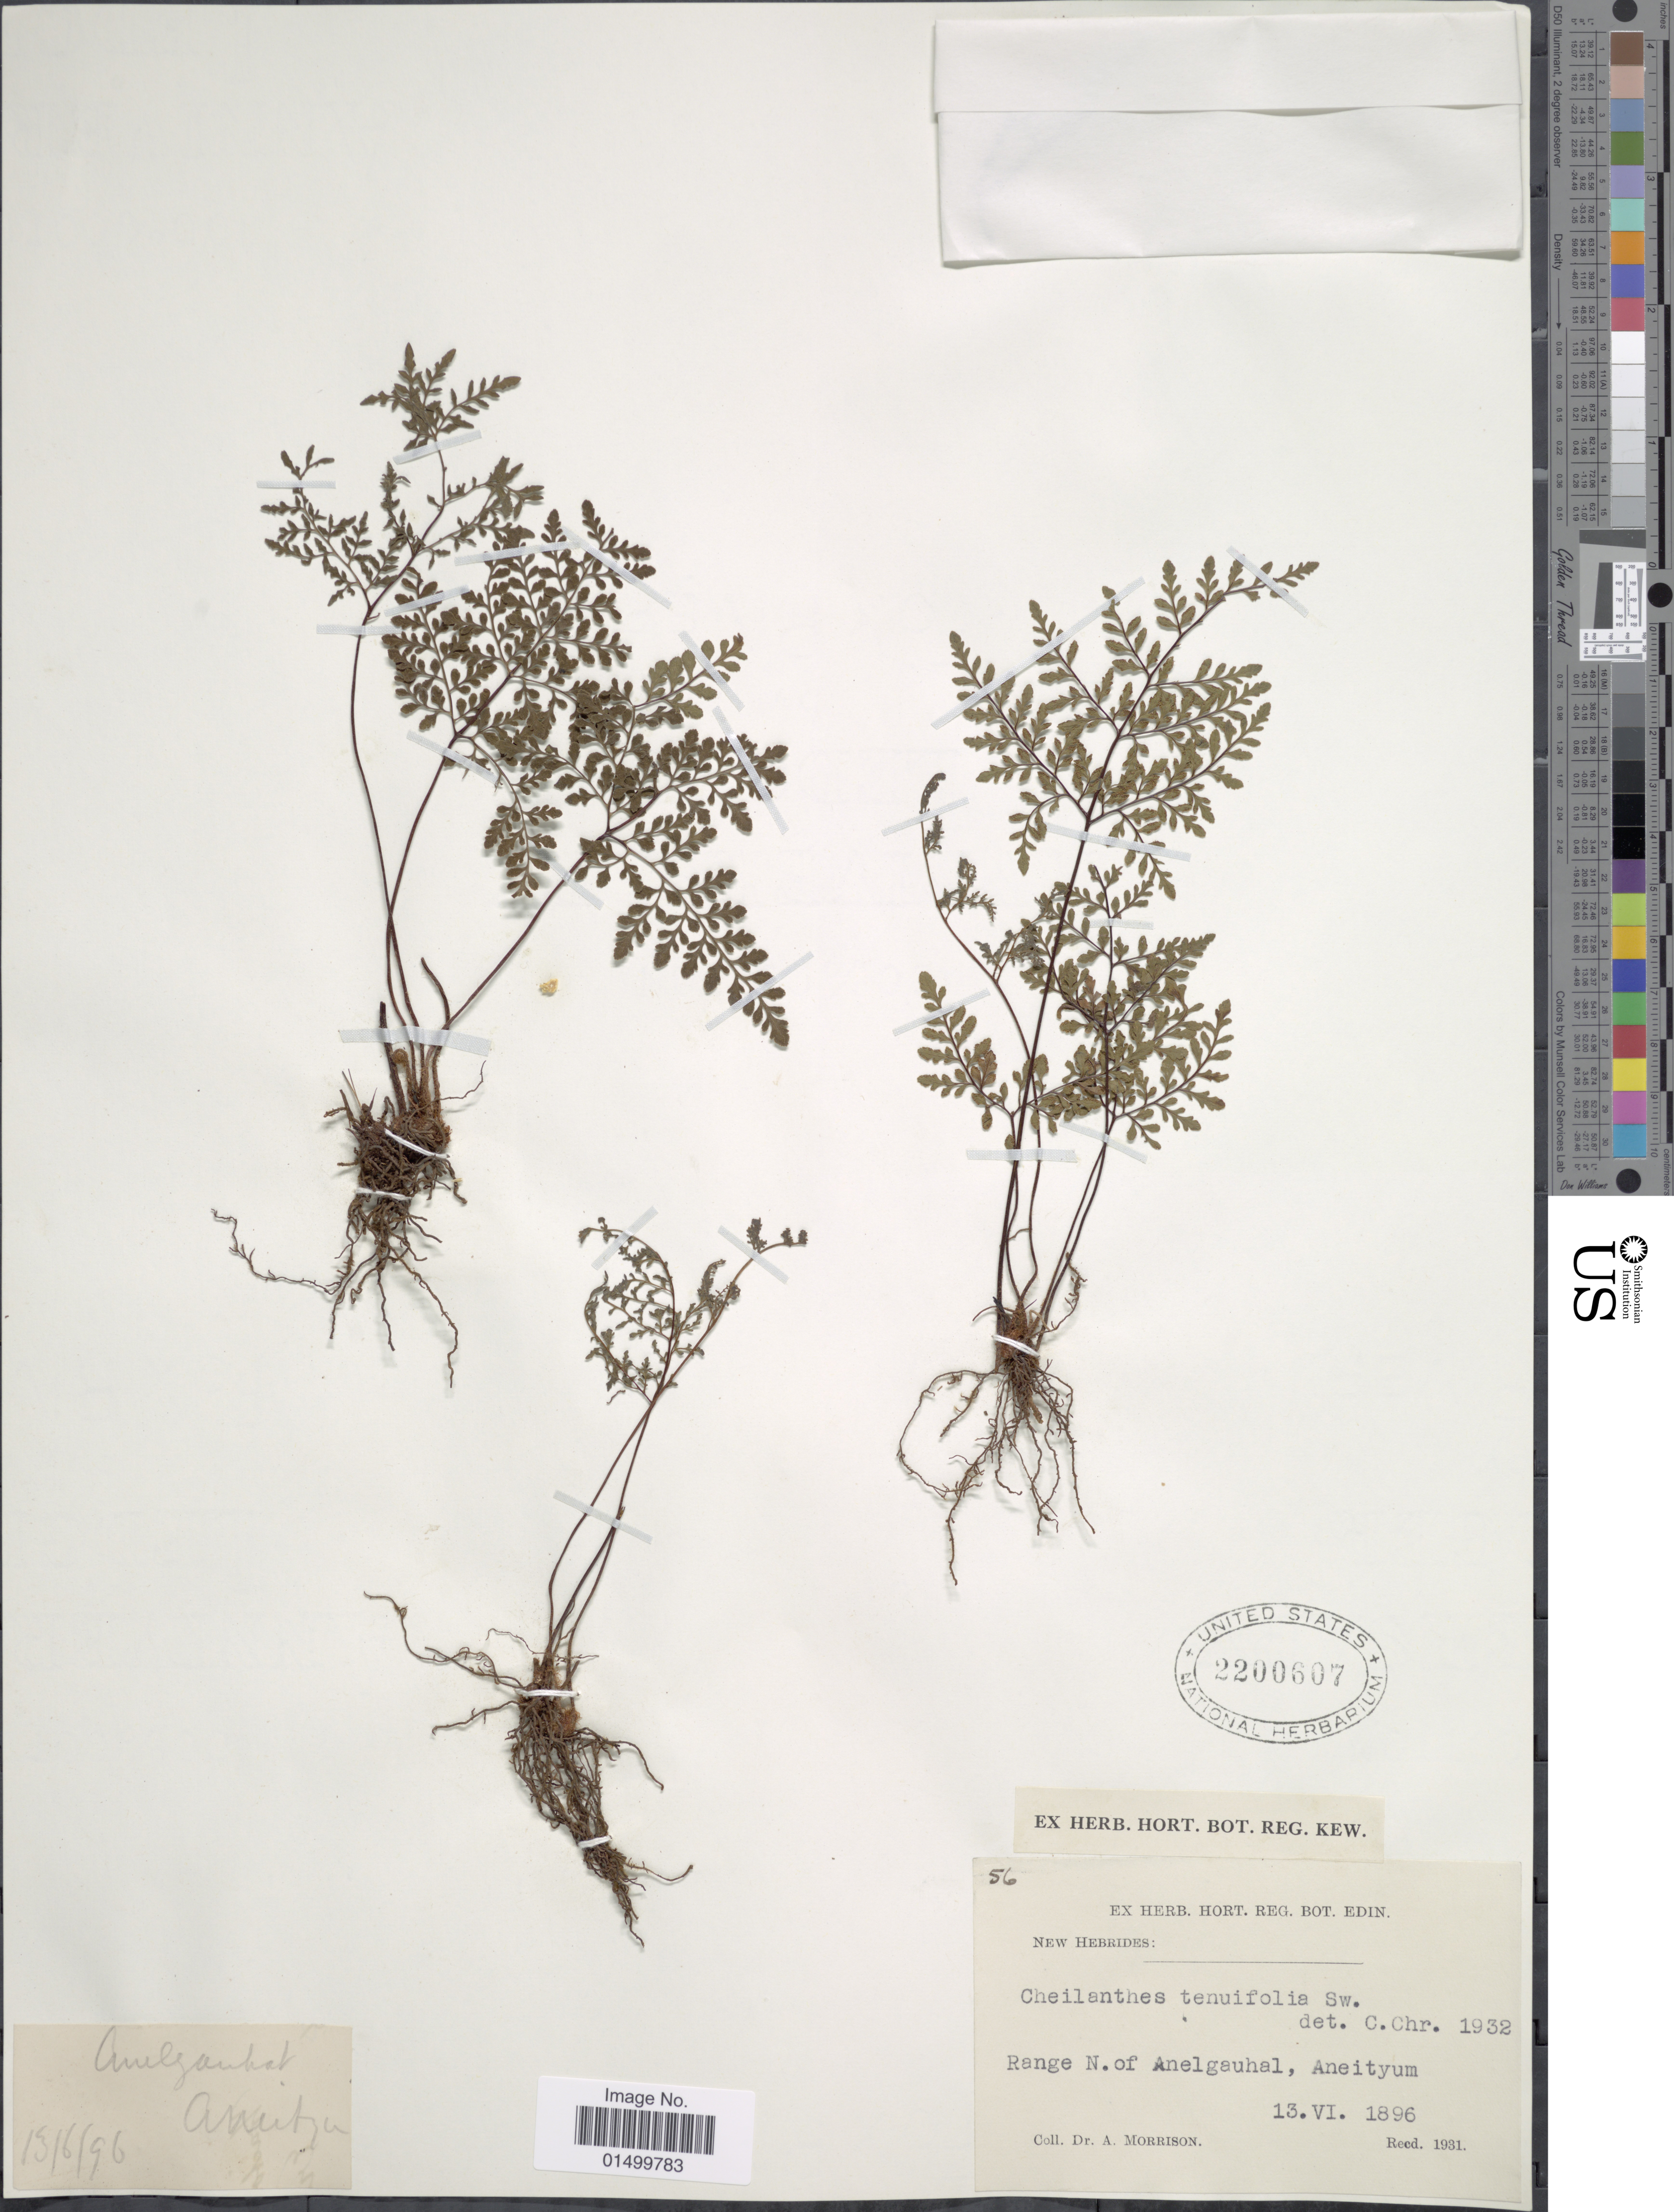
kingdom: Plantae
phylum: Tracheophyta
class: Polypodiopsida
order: Polypodiales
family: Pteridaceae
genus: Cheilanthes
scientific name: Cheilanthes tenuifolia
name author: (Burm. f.) Sw.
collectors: A. Morrison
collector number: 56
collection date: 1896-06-13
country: Vanuatu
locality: Range N. of Anelgauhal, Aneityum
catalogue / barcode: US 2200607